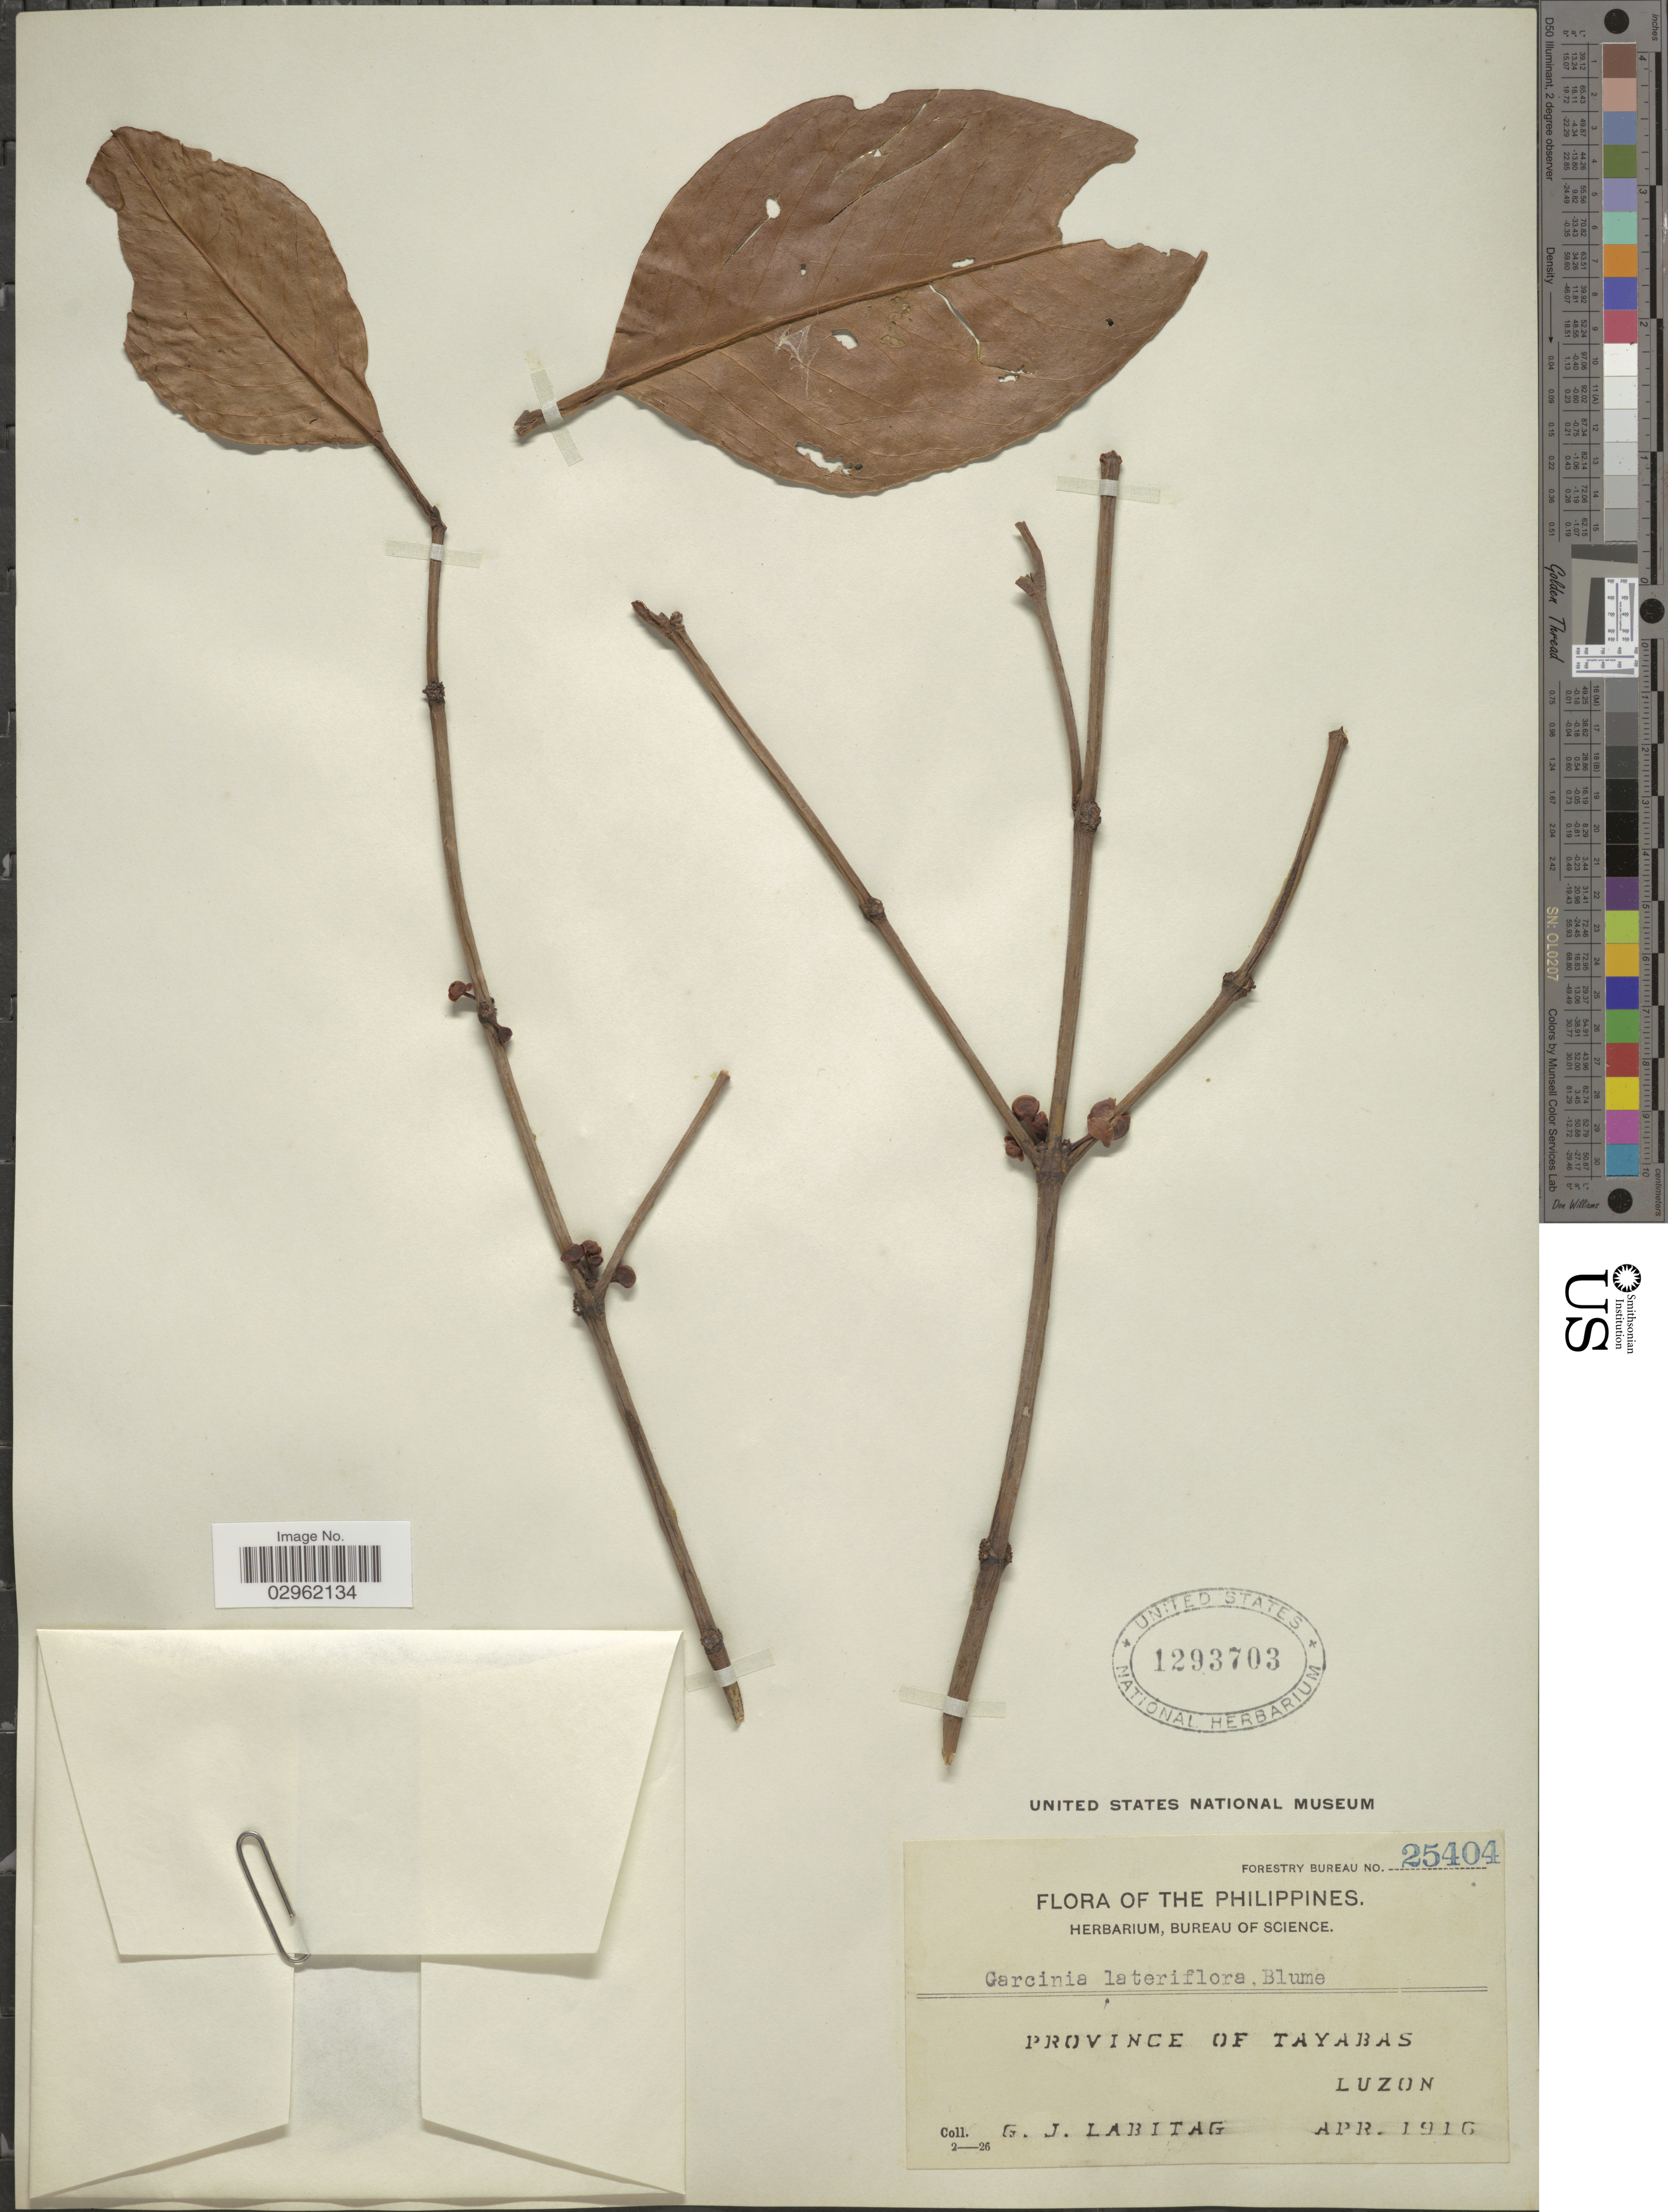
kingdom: Plantae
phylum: Tracheophyta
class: Magnoliopsida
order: Malpighiales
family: Clusiaceae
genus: Garcinia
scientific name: Garcinia lateriflora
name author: Blume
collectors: G. Labitag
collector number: Forestry Bureay 25404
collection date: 1916-04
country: Philippines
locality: Province of Tayabas. Luzon.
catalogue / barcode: US 1293703